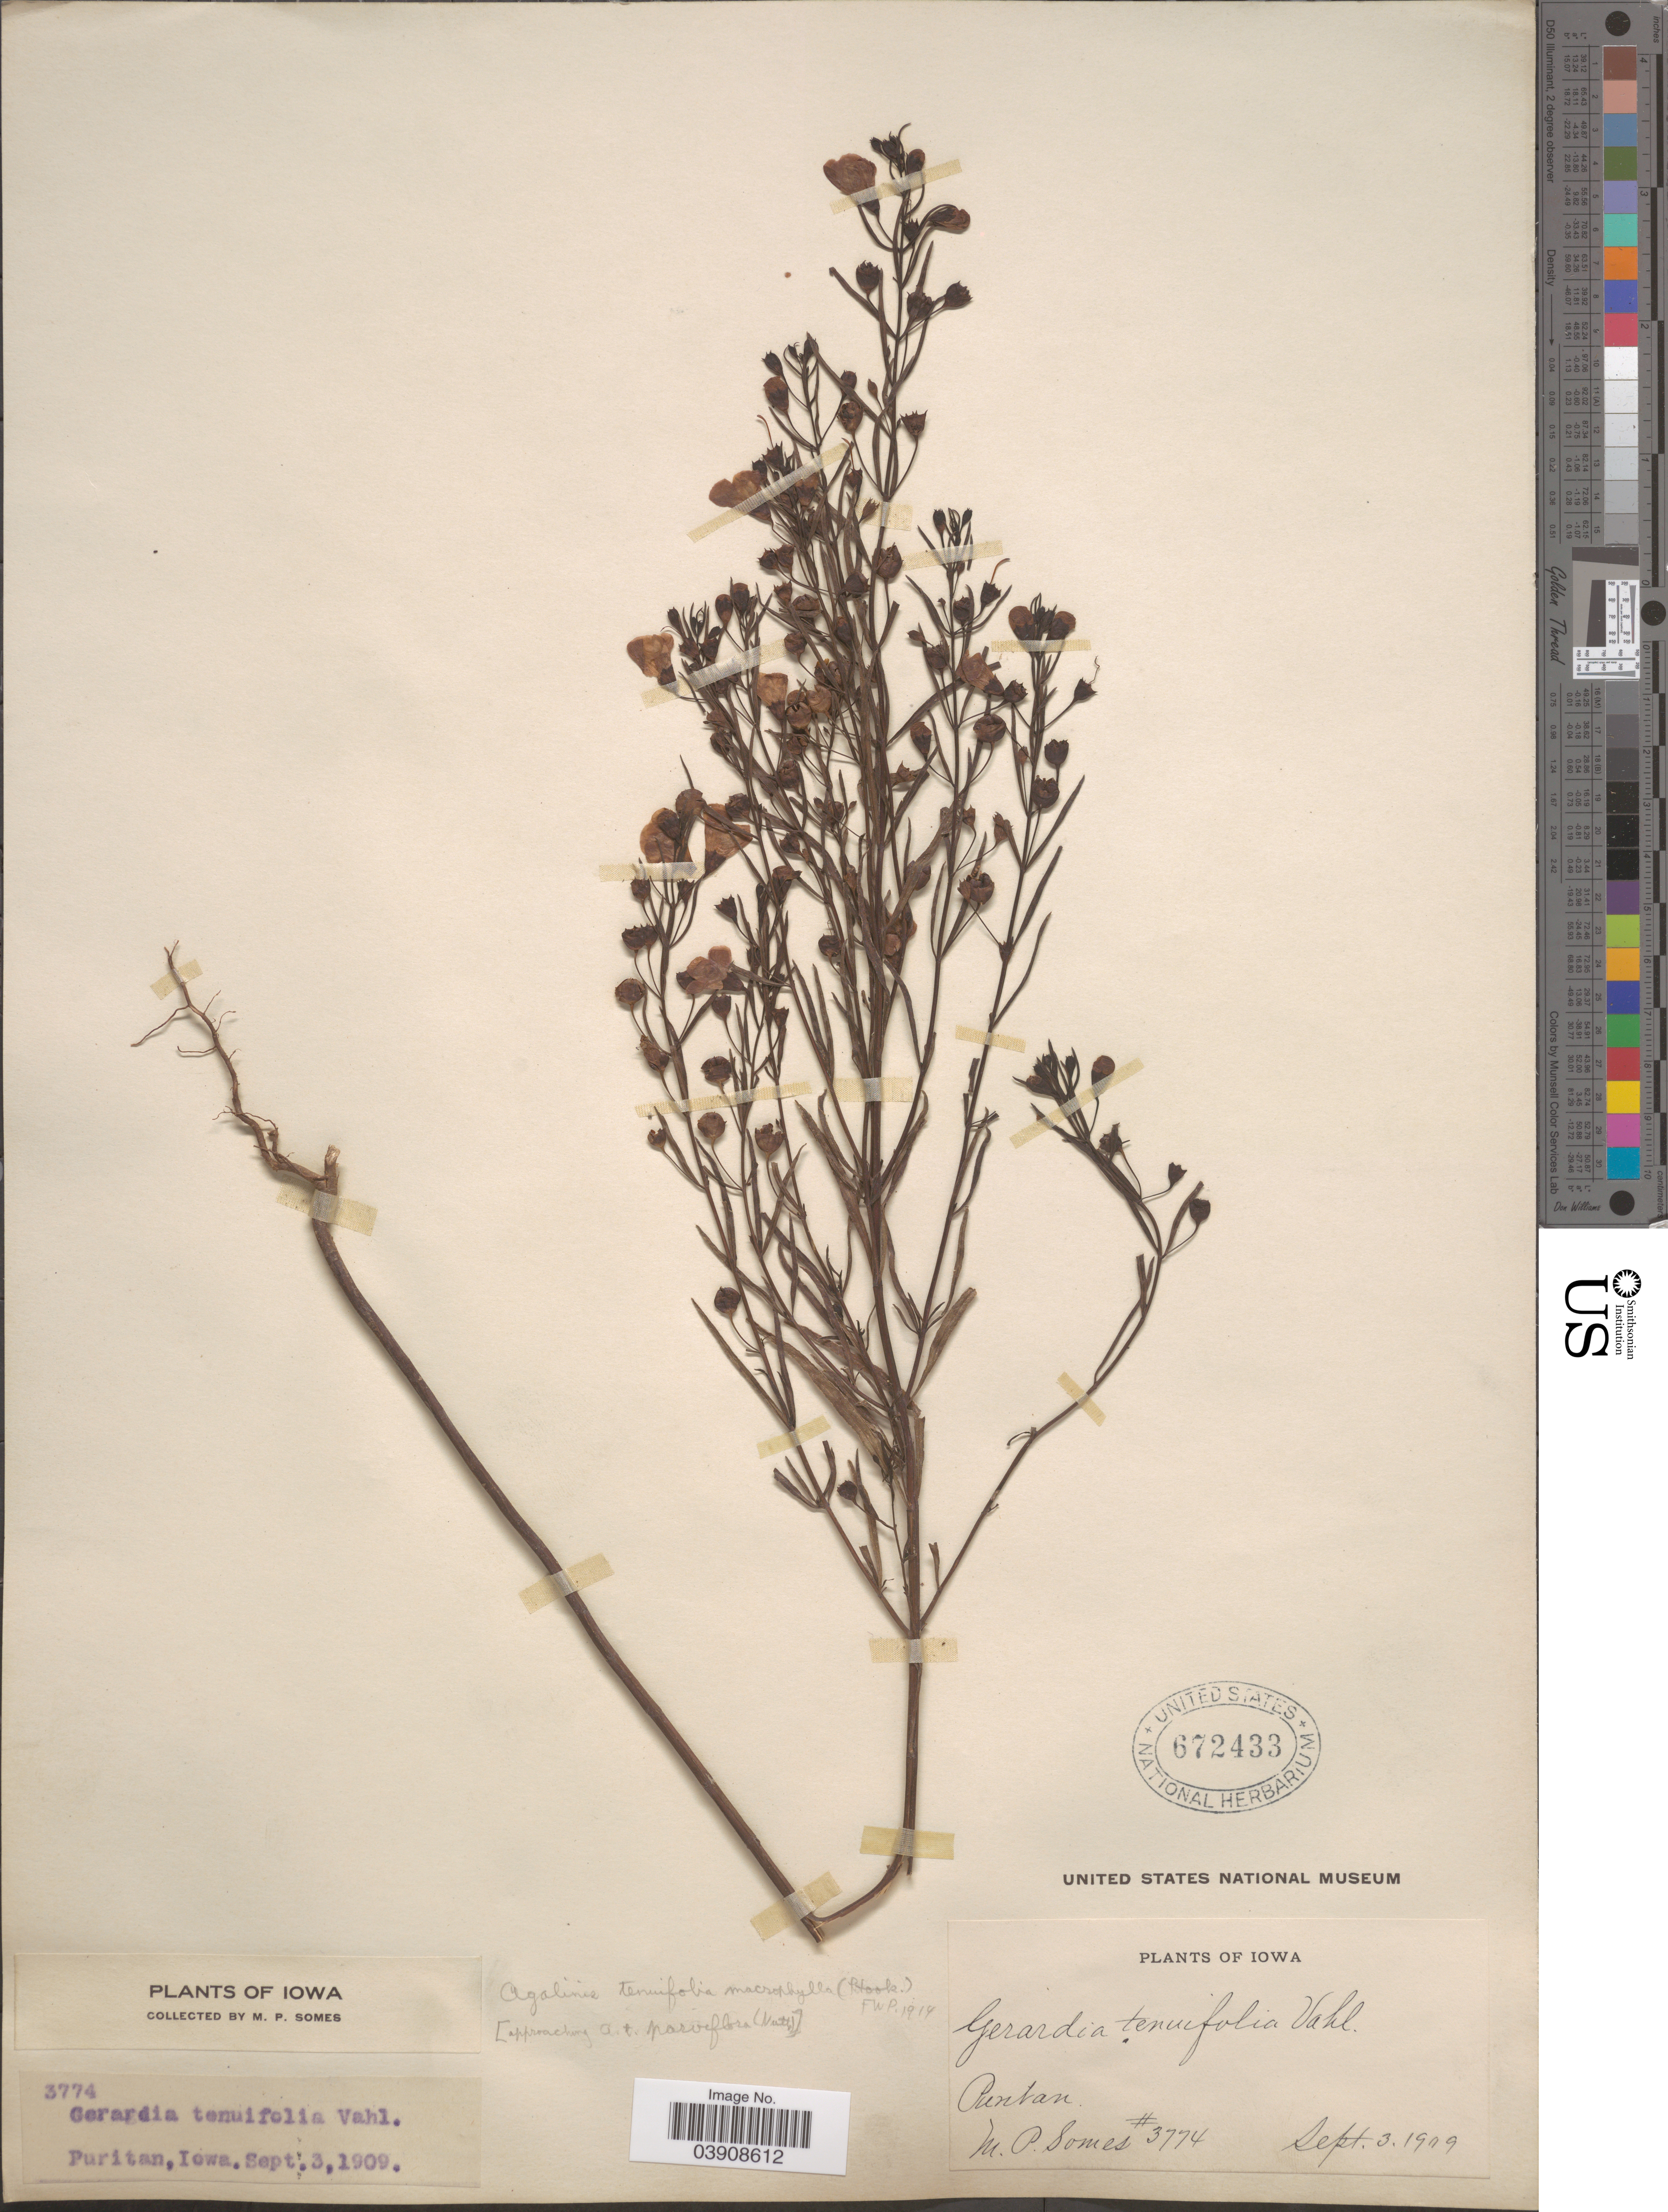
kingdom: Plantae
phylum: Tracheophyta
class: Magnoliopsida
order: Lamiales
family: Orobanchaceae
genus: Agalinis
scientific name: Agalinis tenuifolia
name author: (Vahl) Raf.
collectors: M. Somes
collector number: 3774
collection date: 1909-09-03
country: United States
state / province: Iowa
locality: Puritan.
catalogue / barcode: US 672433